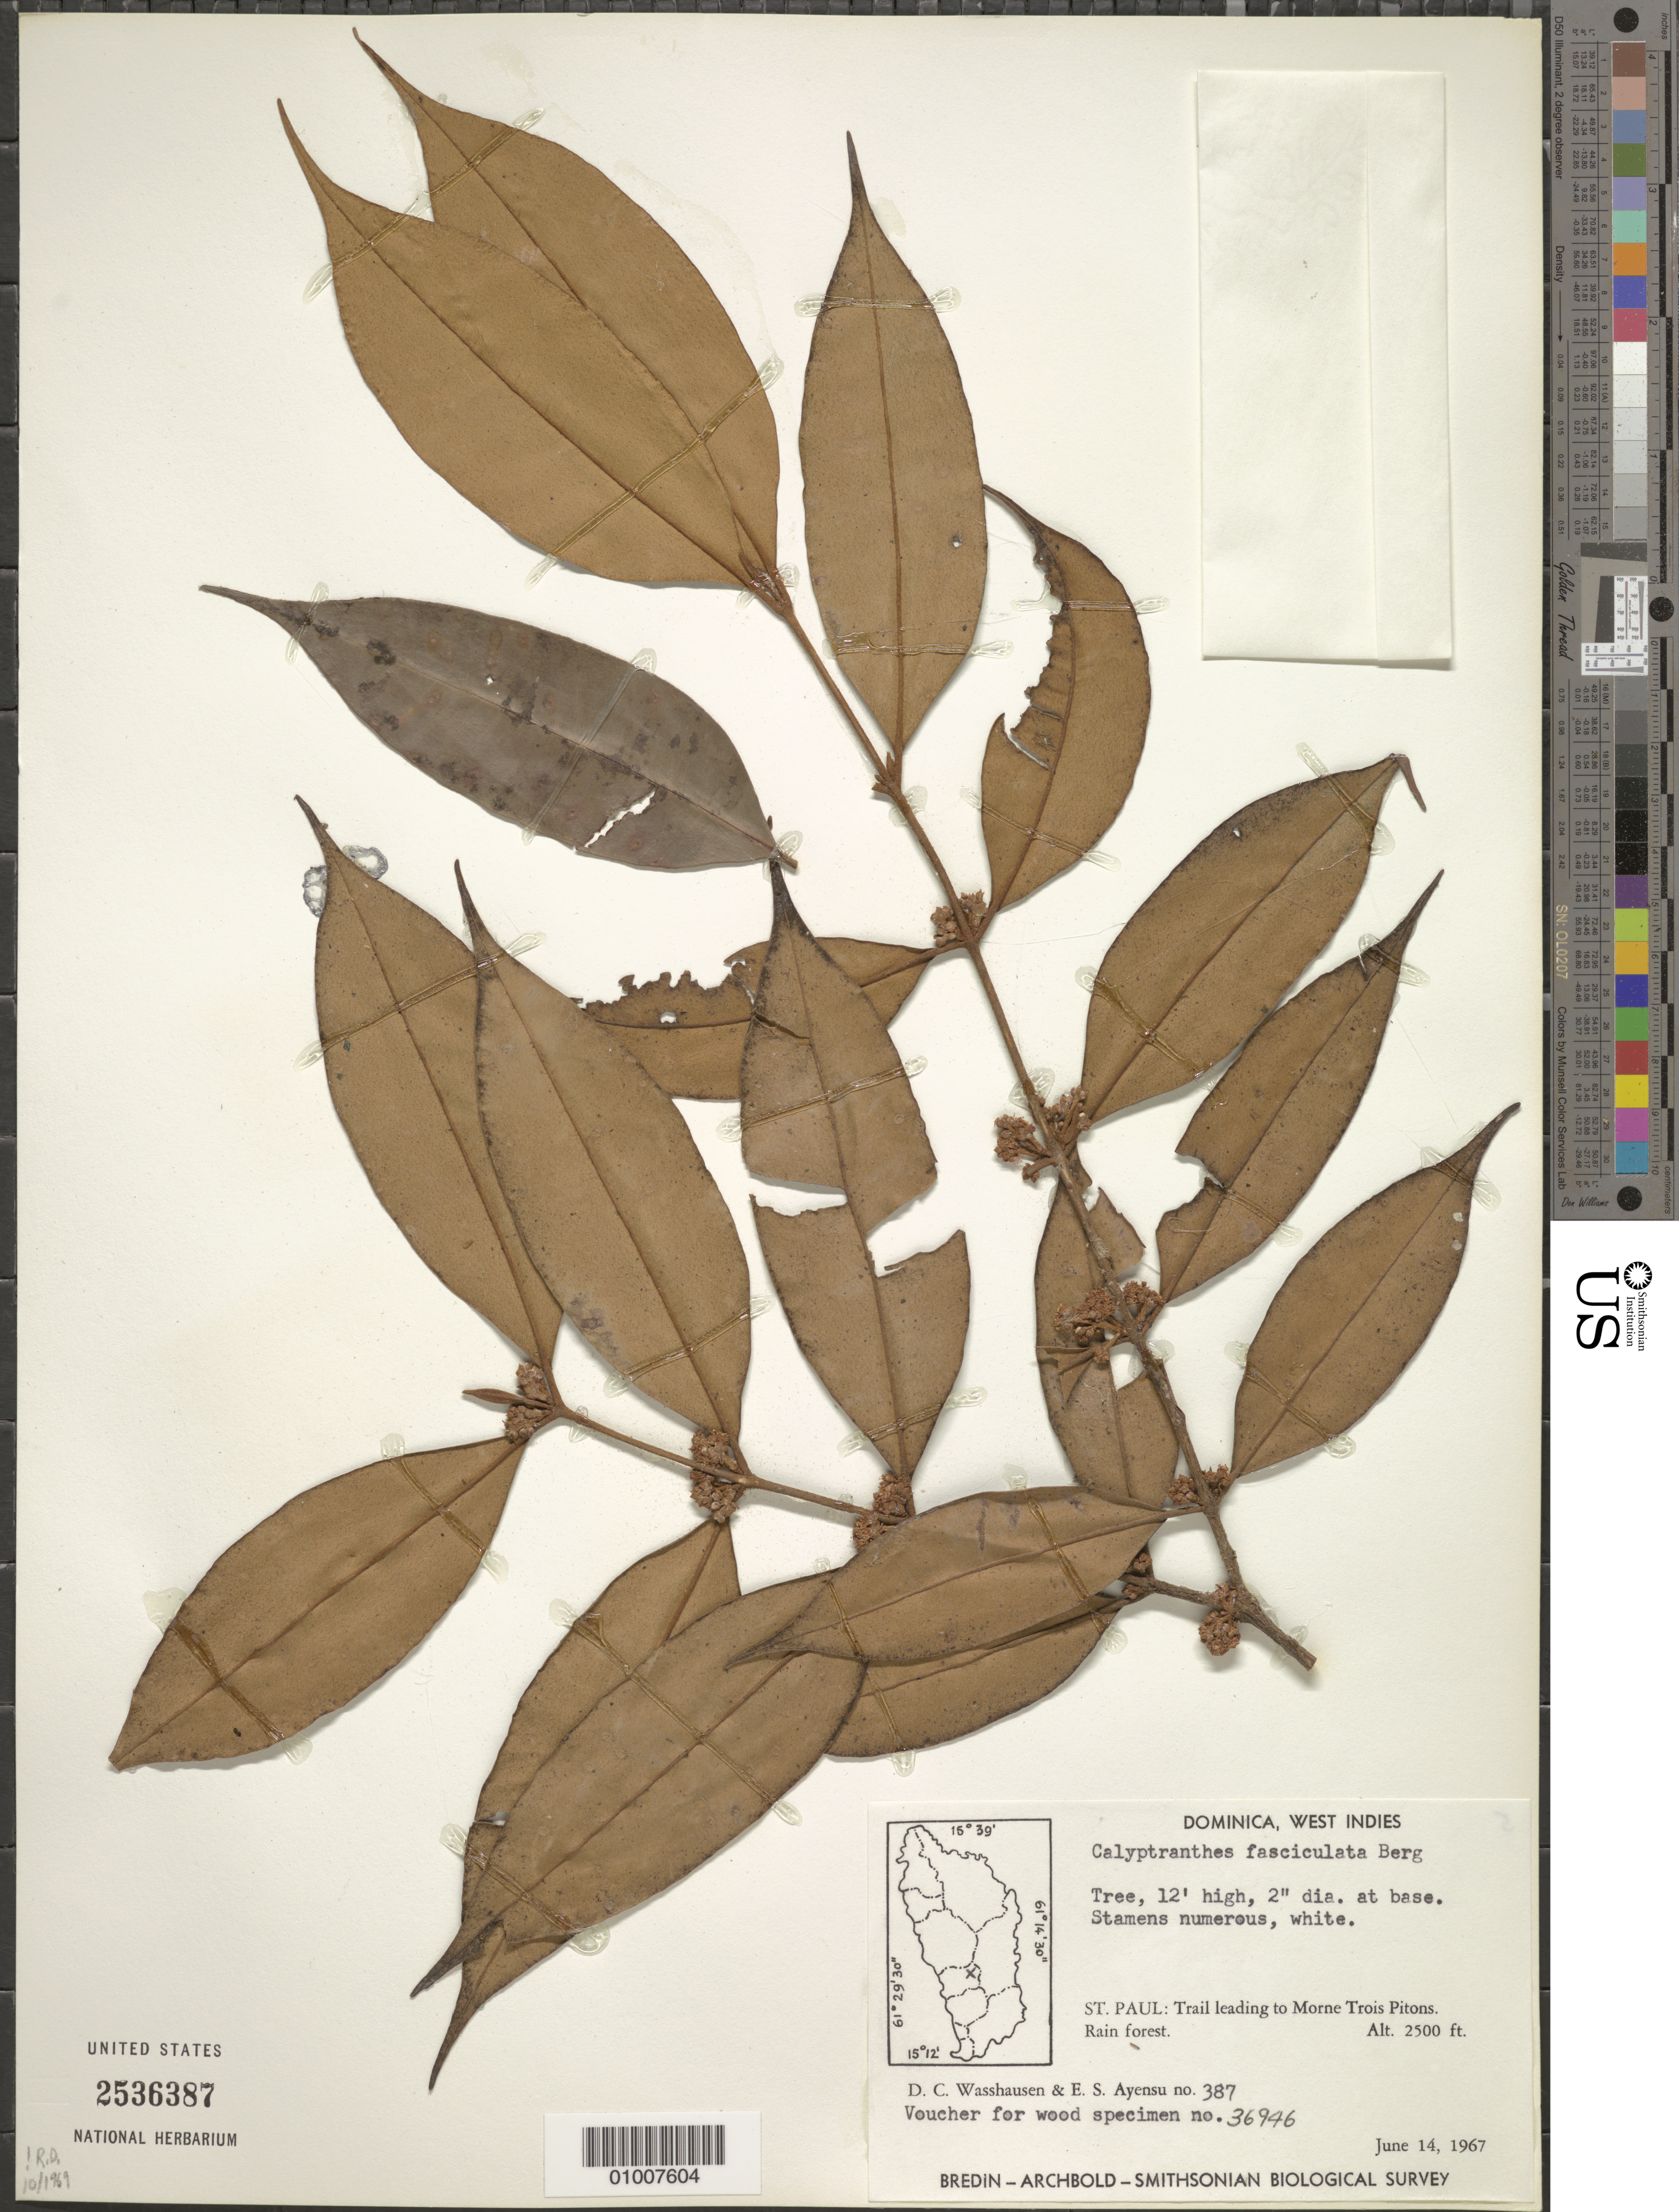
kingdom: Plantae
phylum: Tracheophyta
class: Magnoliopsida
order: Myrtales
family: Myrtaceae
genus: Myrcia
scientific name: Myrcia fasciculata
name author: (O. Berg) K. Campbell & K. Samra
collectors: D. C. Wasshausen & E. S. Ayensu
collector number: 387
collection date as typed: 14 Jun 1967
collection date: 1967-06-14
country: Dominica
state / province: St. Paul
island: Dominica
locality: Trail leading to Morne Trois Pitons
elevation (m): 762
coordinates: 0 N, 0 E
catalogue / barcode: US 2536387